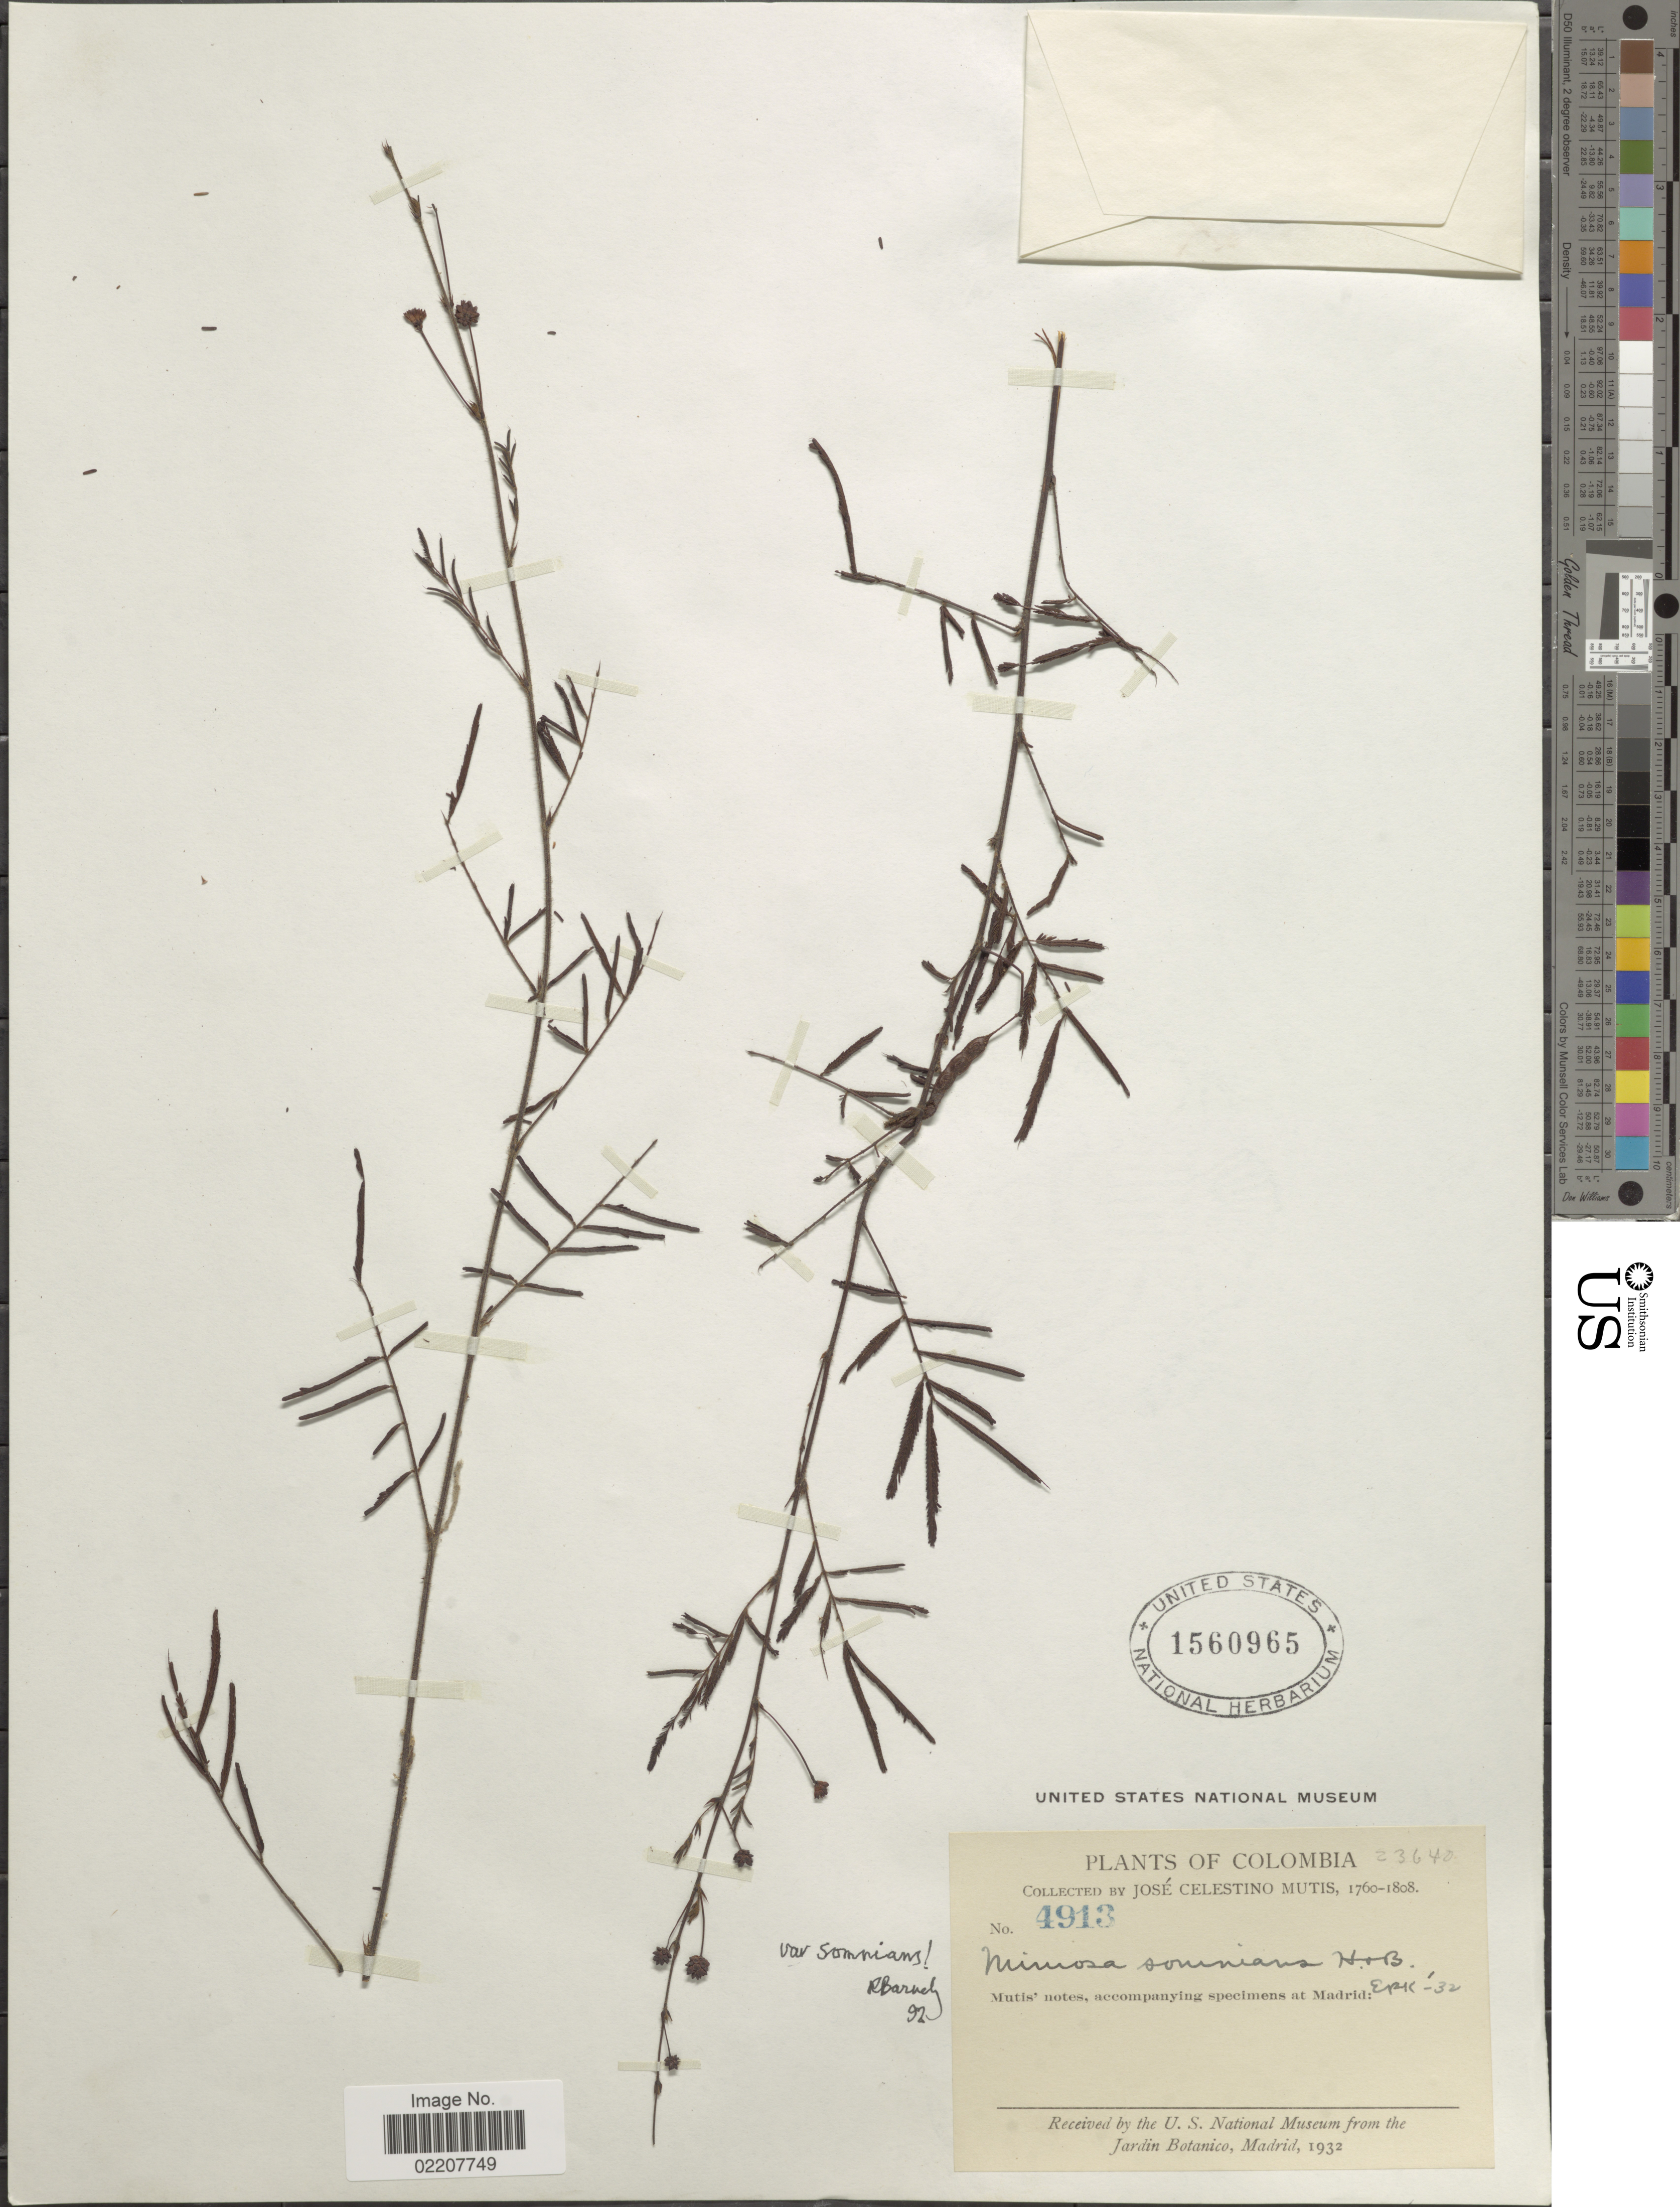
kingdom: Plantae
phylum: Tracheophyta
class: Magnoliopsida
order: Fabales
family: Fabaceae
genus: Mimosa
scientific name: Mimosa somnians var. somnians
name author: Humb. & Bonpl. ex Willd.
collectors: J. C. B. Mutis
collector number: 4913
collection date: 1760/1808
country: Colombia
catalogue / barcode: US 1560965